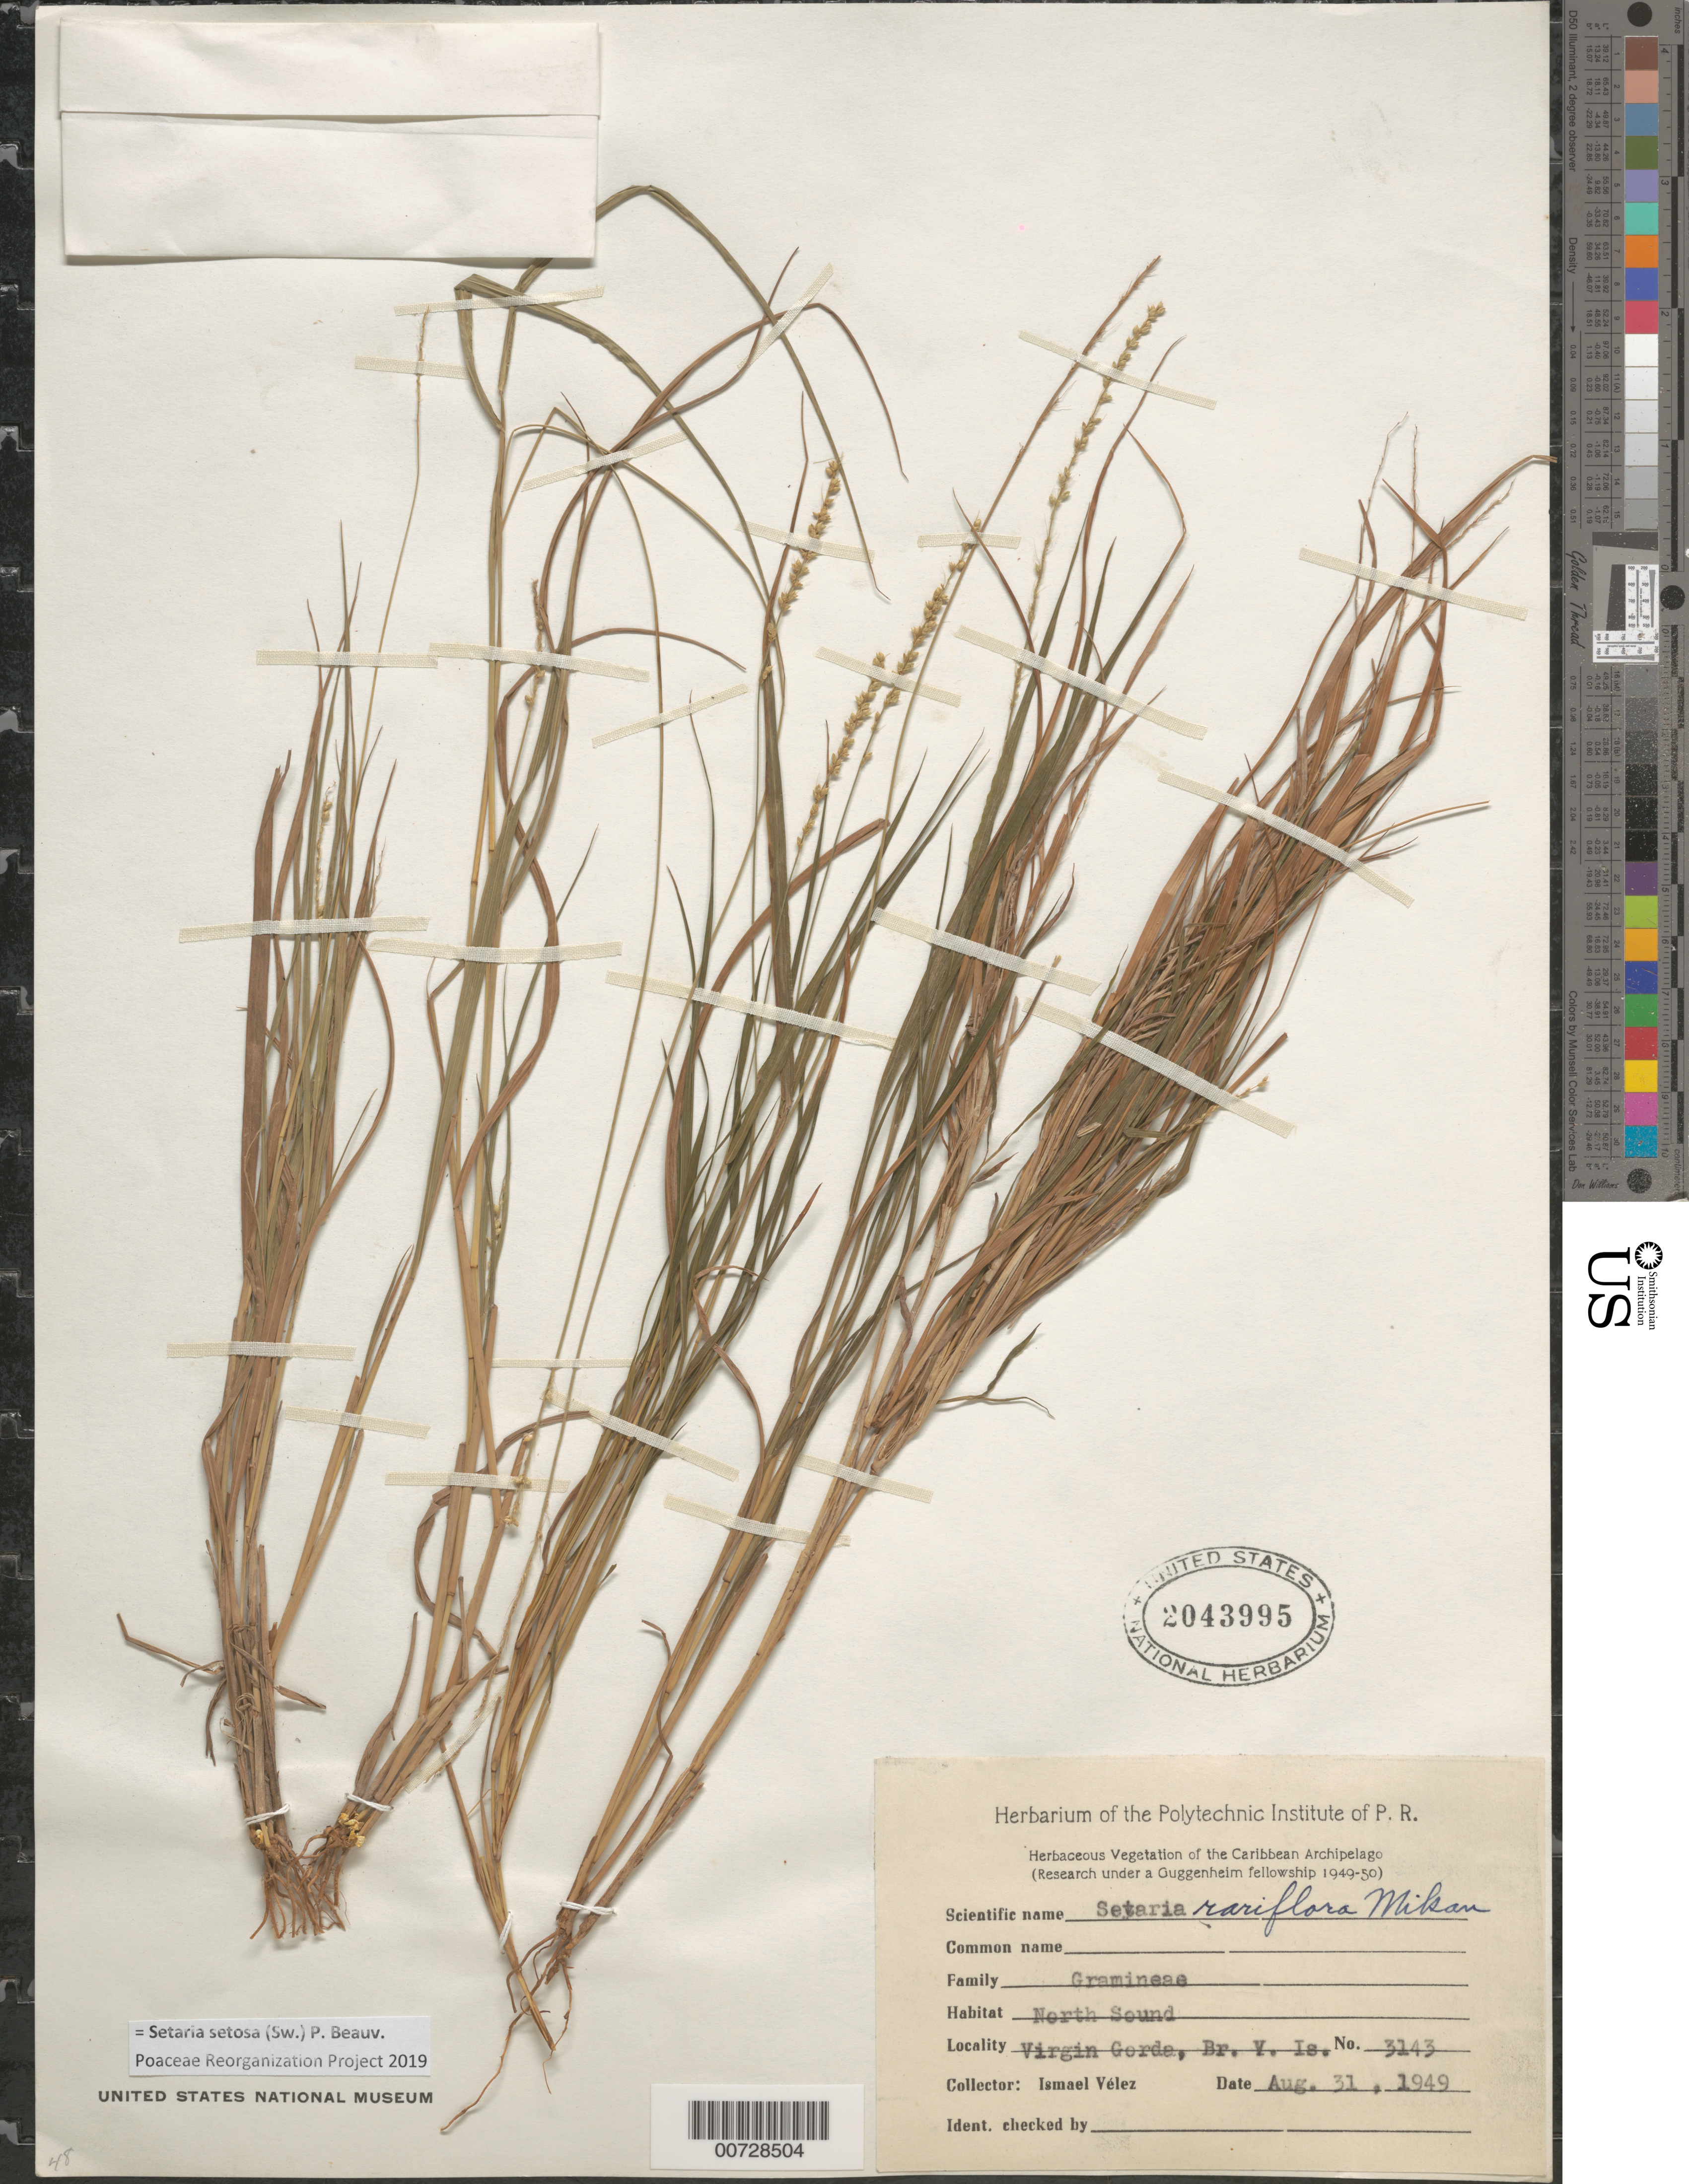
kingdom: Plantae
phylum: Tracheophyta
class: Liliopsida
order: Poales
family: Poaceae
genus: Setaria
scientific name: Setaria setosa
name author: (Sw.) P. Beauv.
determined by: Poaceae Reorganization Project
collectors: I. Velez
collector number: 3143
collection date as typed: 31 Aug 1949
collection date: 1949-08-31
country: British Virgin Islands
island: Virgin Gorda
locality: North Sound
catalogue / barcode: US 2043995